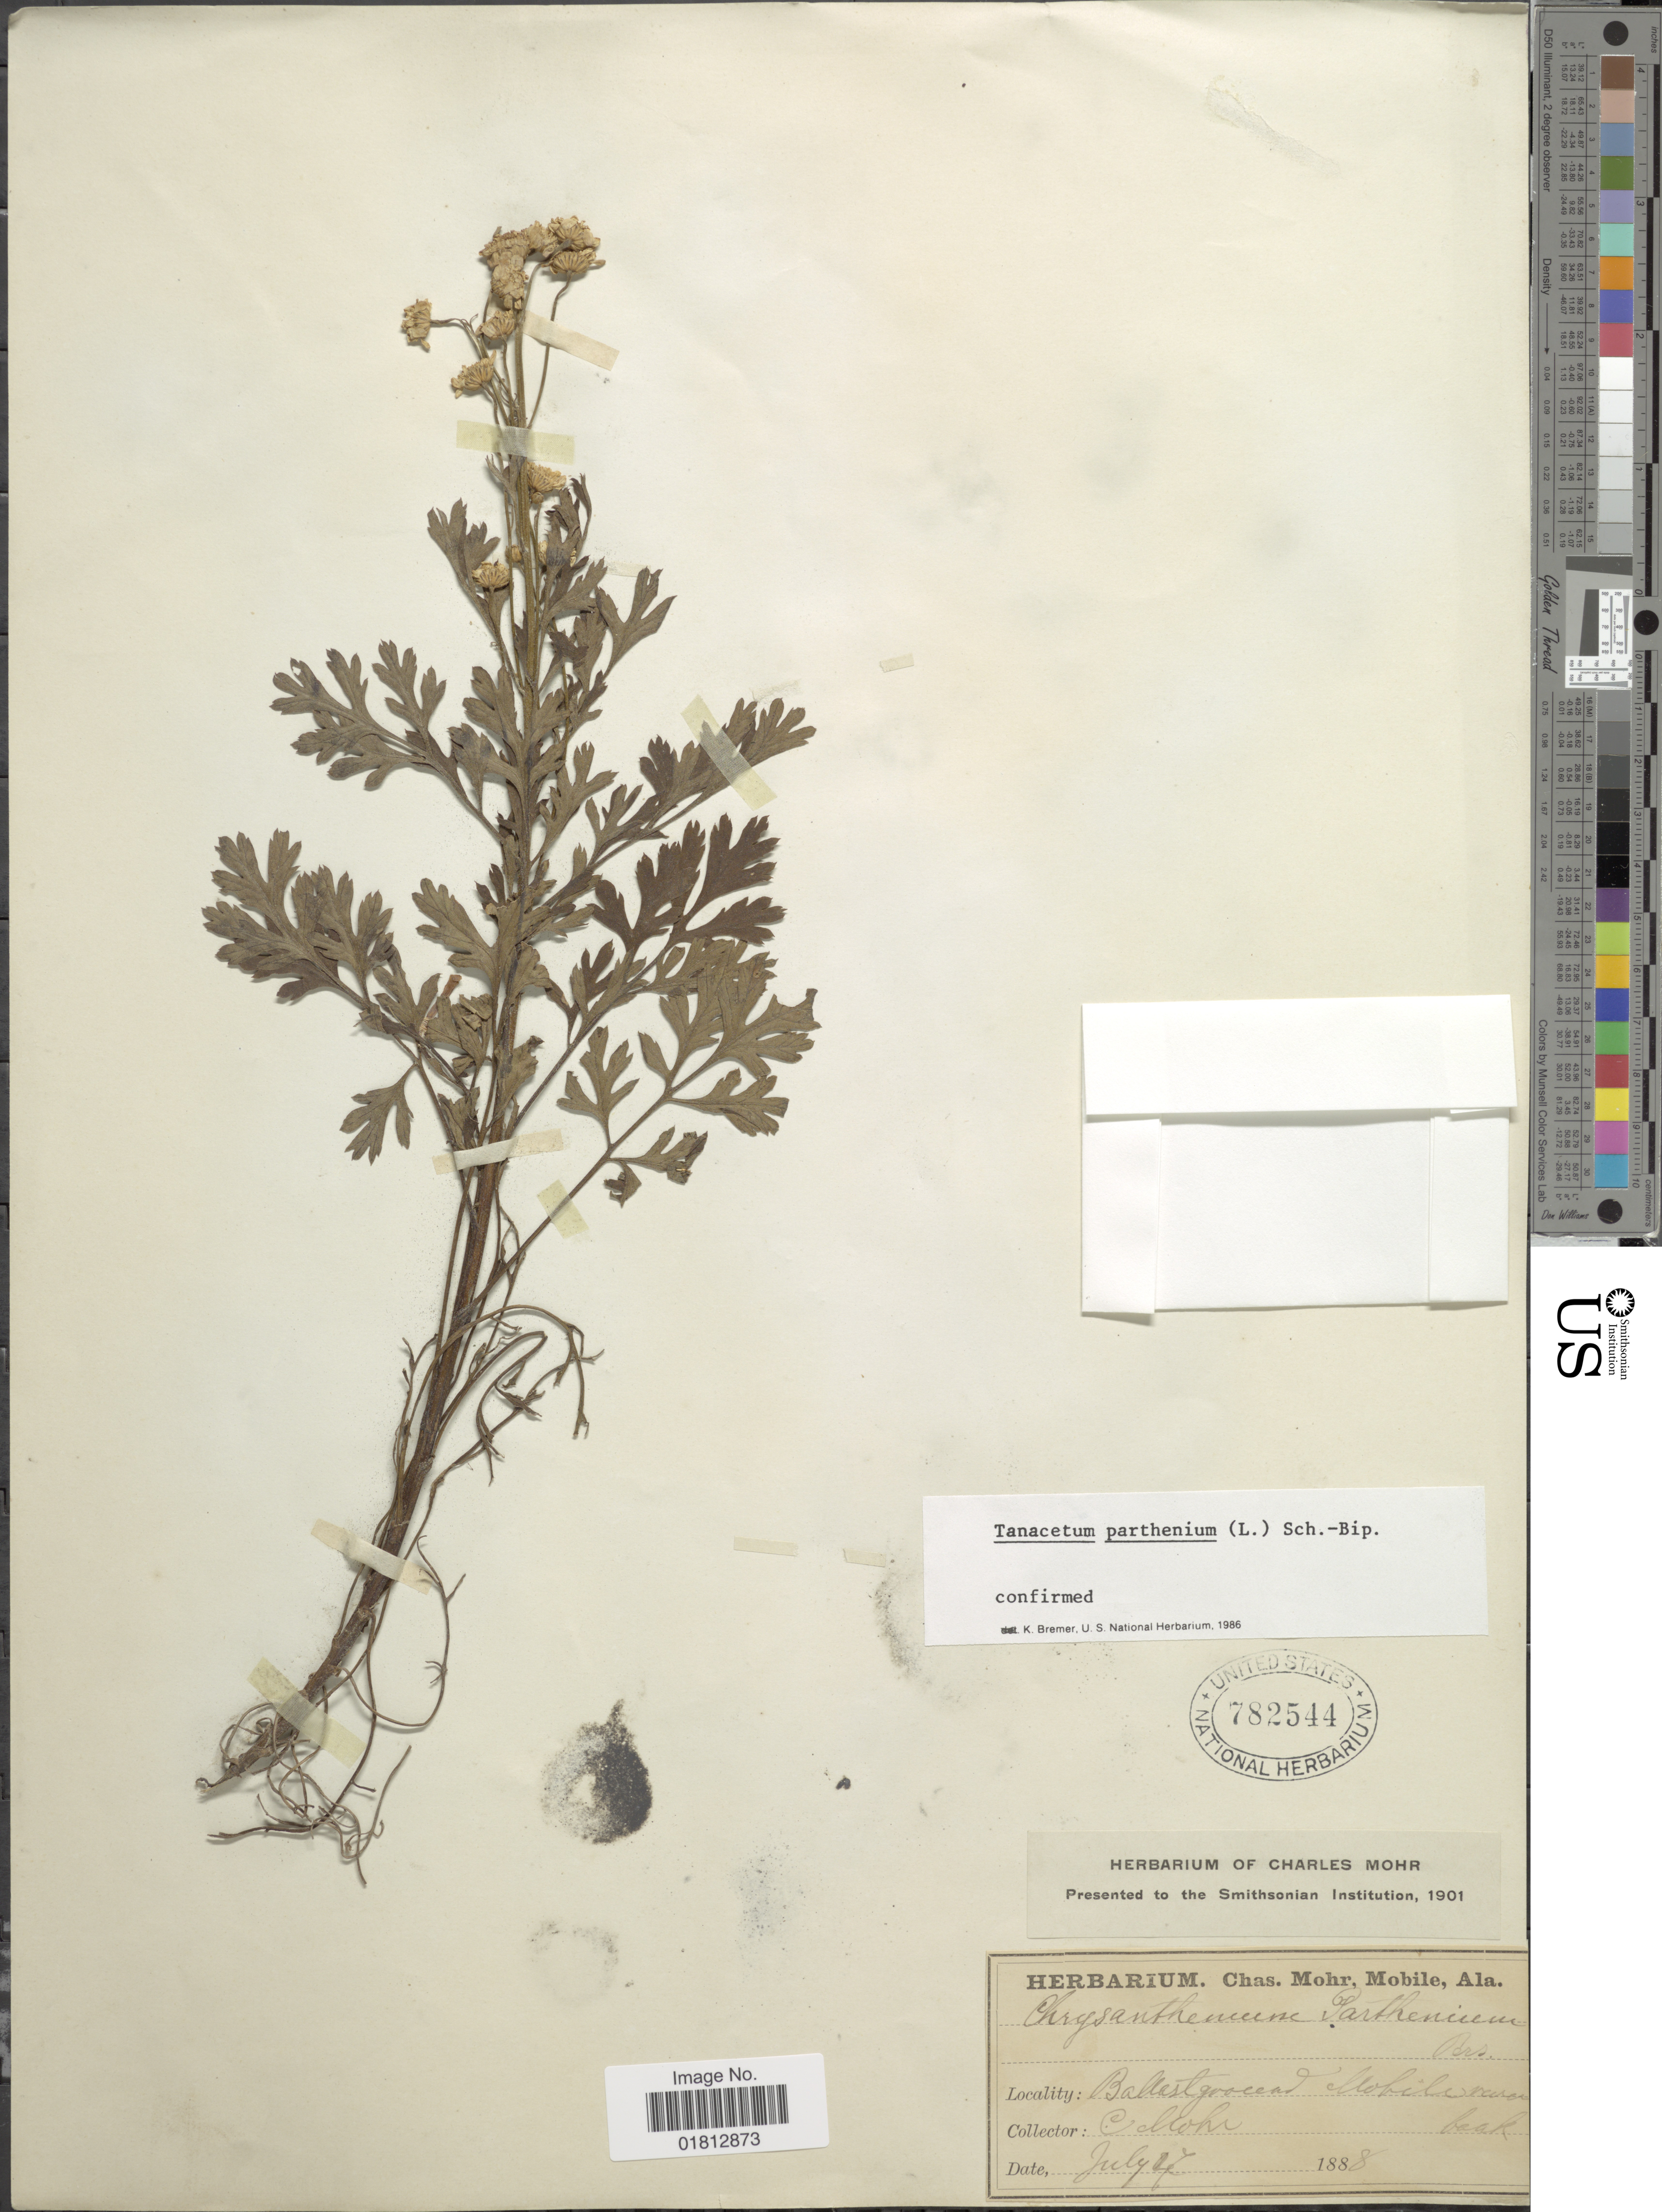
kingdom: Plantae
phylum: Tracheophyta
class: Magnoliopsida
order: Asterales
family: Asteraceae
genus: Tanacetum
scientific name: Tanacetum parthenium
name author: (L.) Sch. Bip.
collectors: Mohr, C. T. (herbarium)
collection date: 1888-07-17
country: United States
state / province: Alabama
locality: Ballast ground, Mobile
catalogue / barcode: US 782544